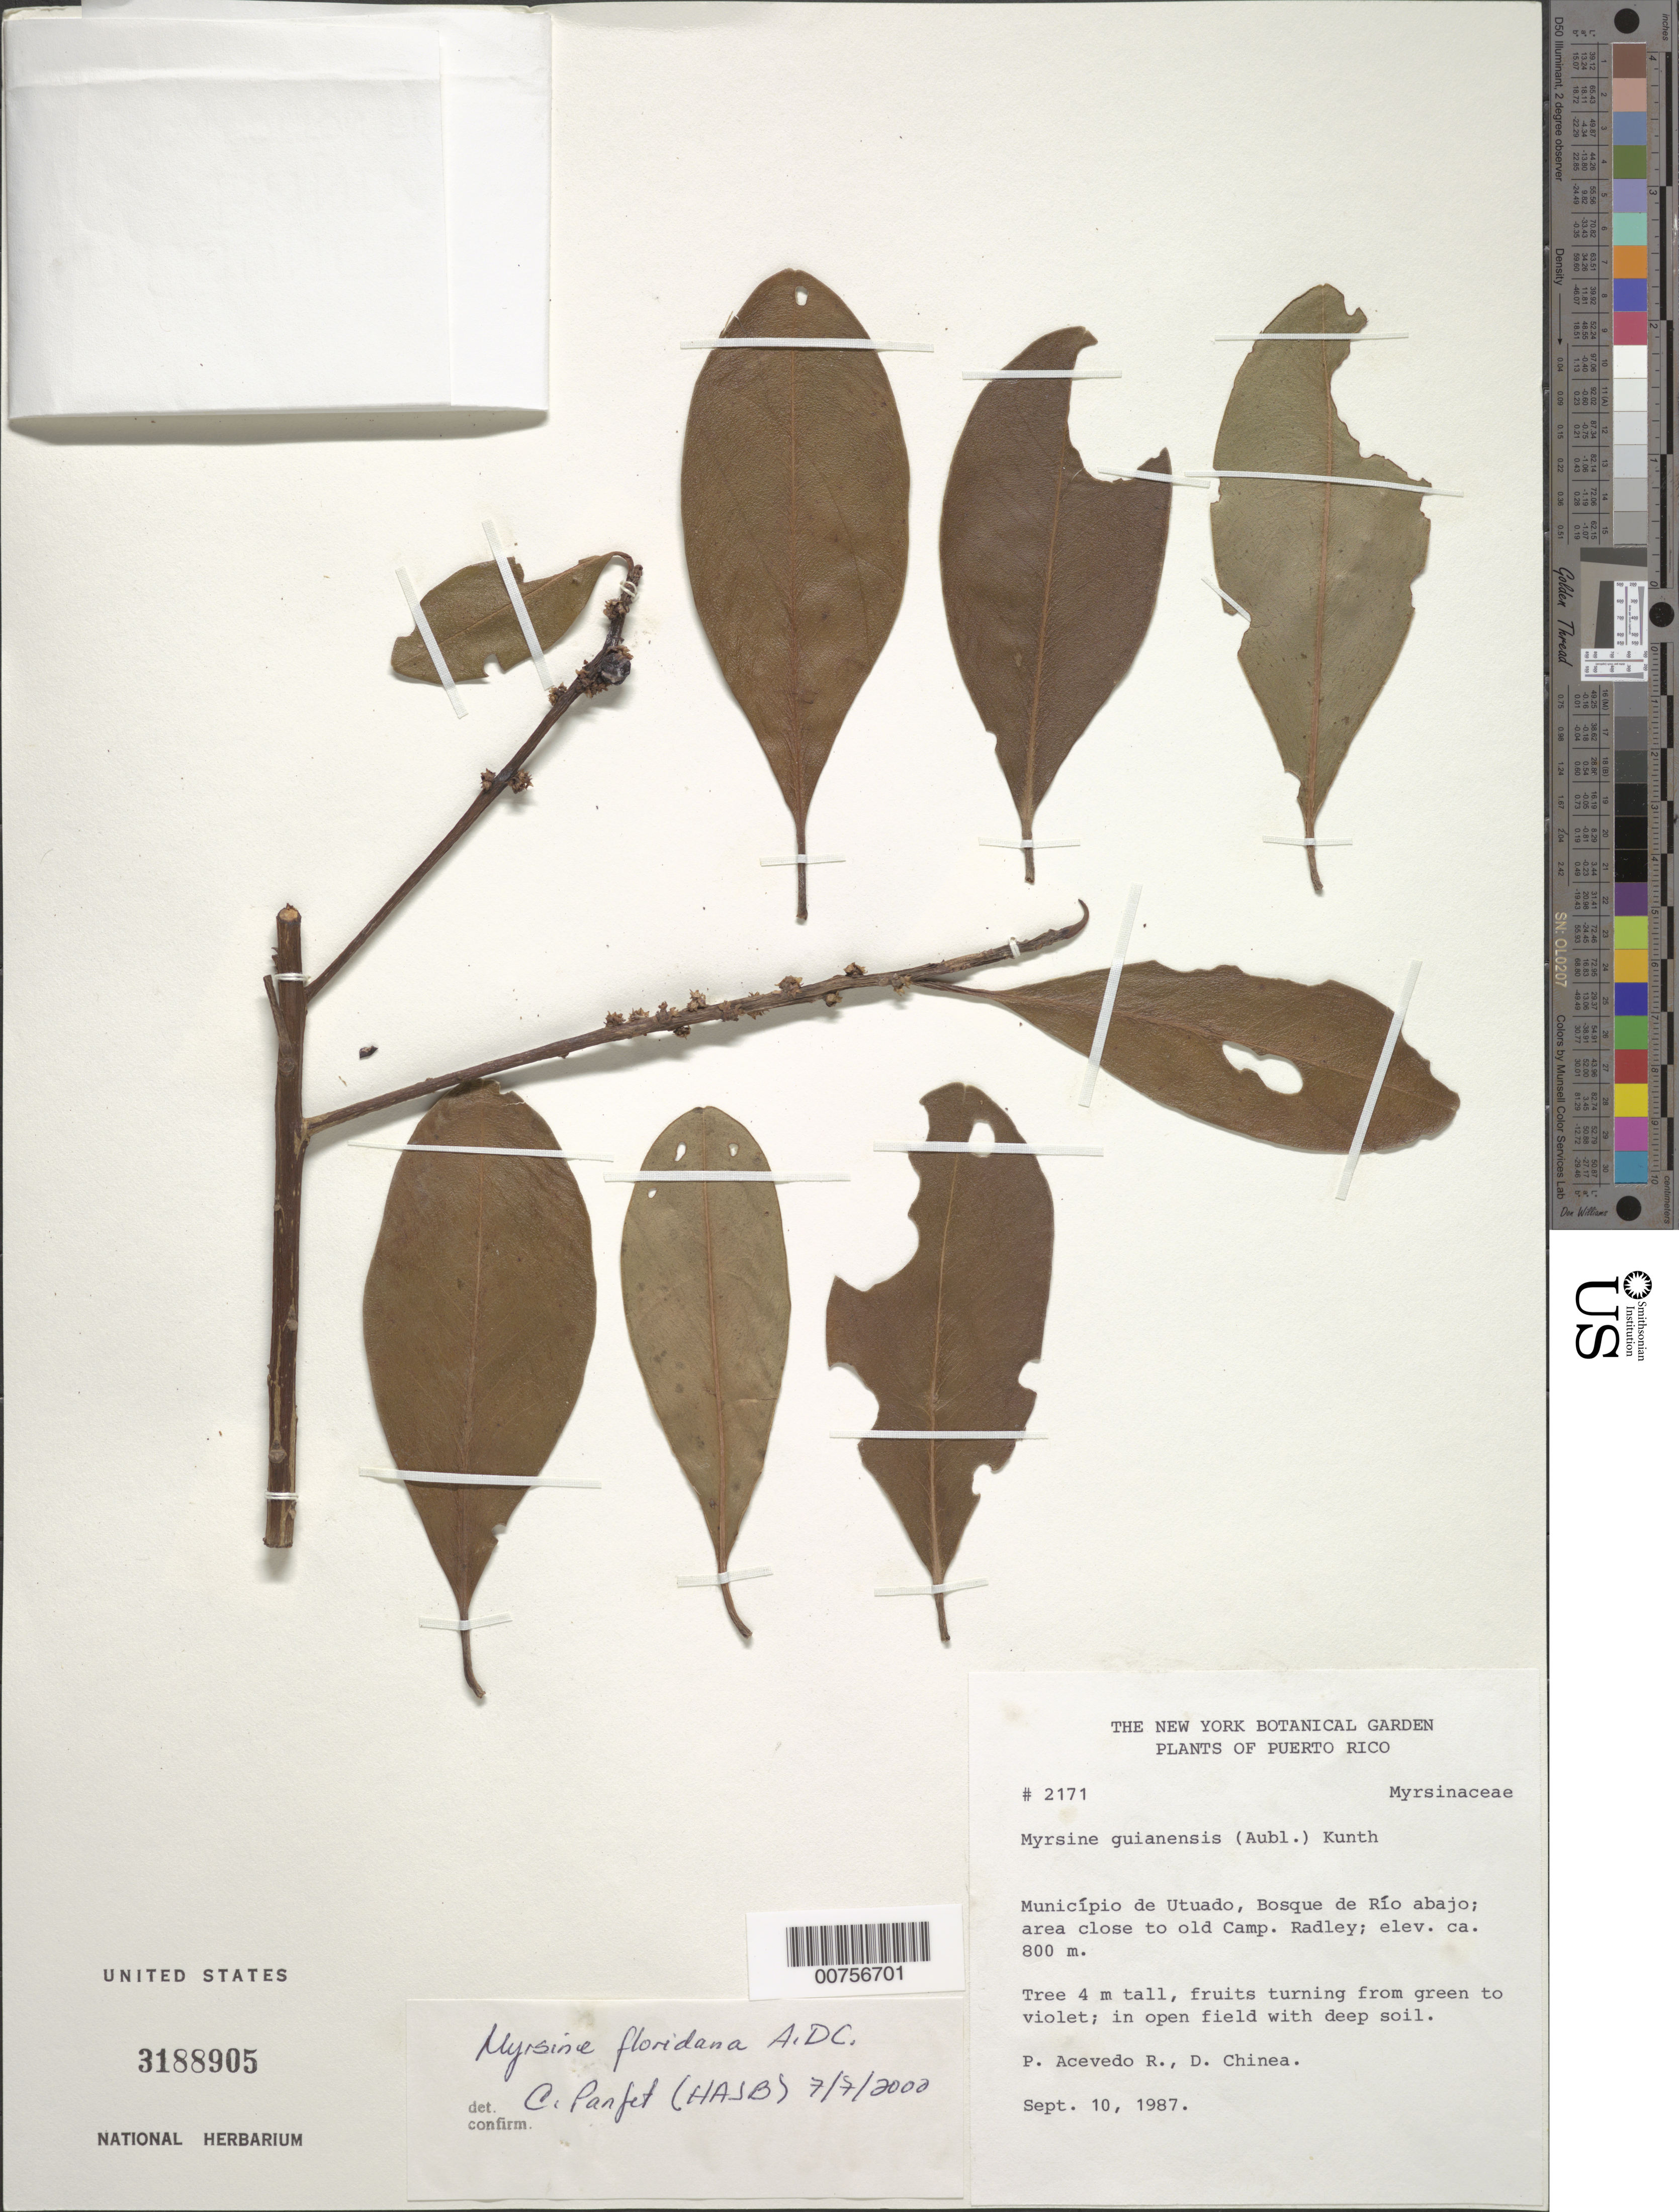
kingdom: Plantae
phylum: Tracheophyta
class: Magnoliopsida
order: Ericales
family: Primulaceae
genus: Myrsine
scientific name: Myrsine guianensis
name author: (Aubl.) Kuntze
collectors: P. Acevedo-Rodr. & D. Chinea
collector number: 2171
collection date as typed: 10 Sep 1987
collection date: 1987-09-10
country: Puerto Rico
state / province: Arecibo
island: Puerto Rico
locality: Arecibo; Bosque de Río Abajo, Camp Radley.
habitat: Area adjacent to camp.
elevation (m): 300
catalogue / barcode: US 3188905